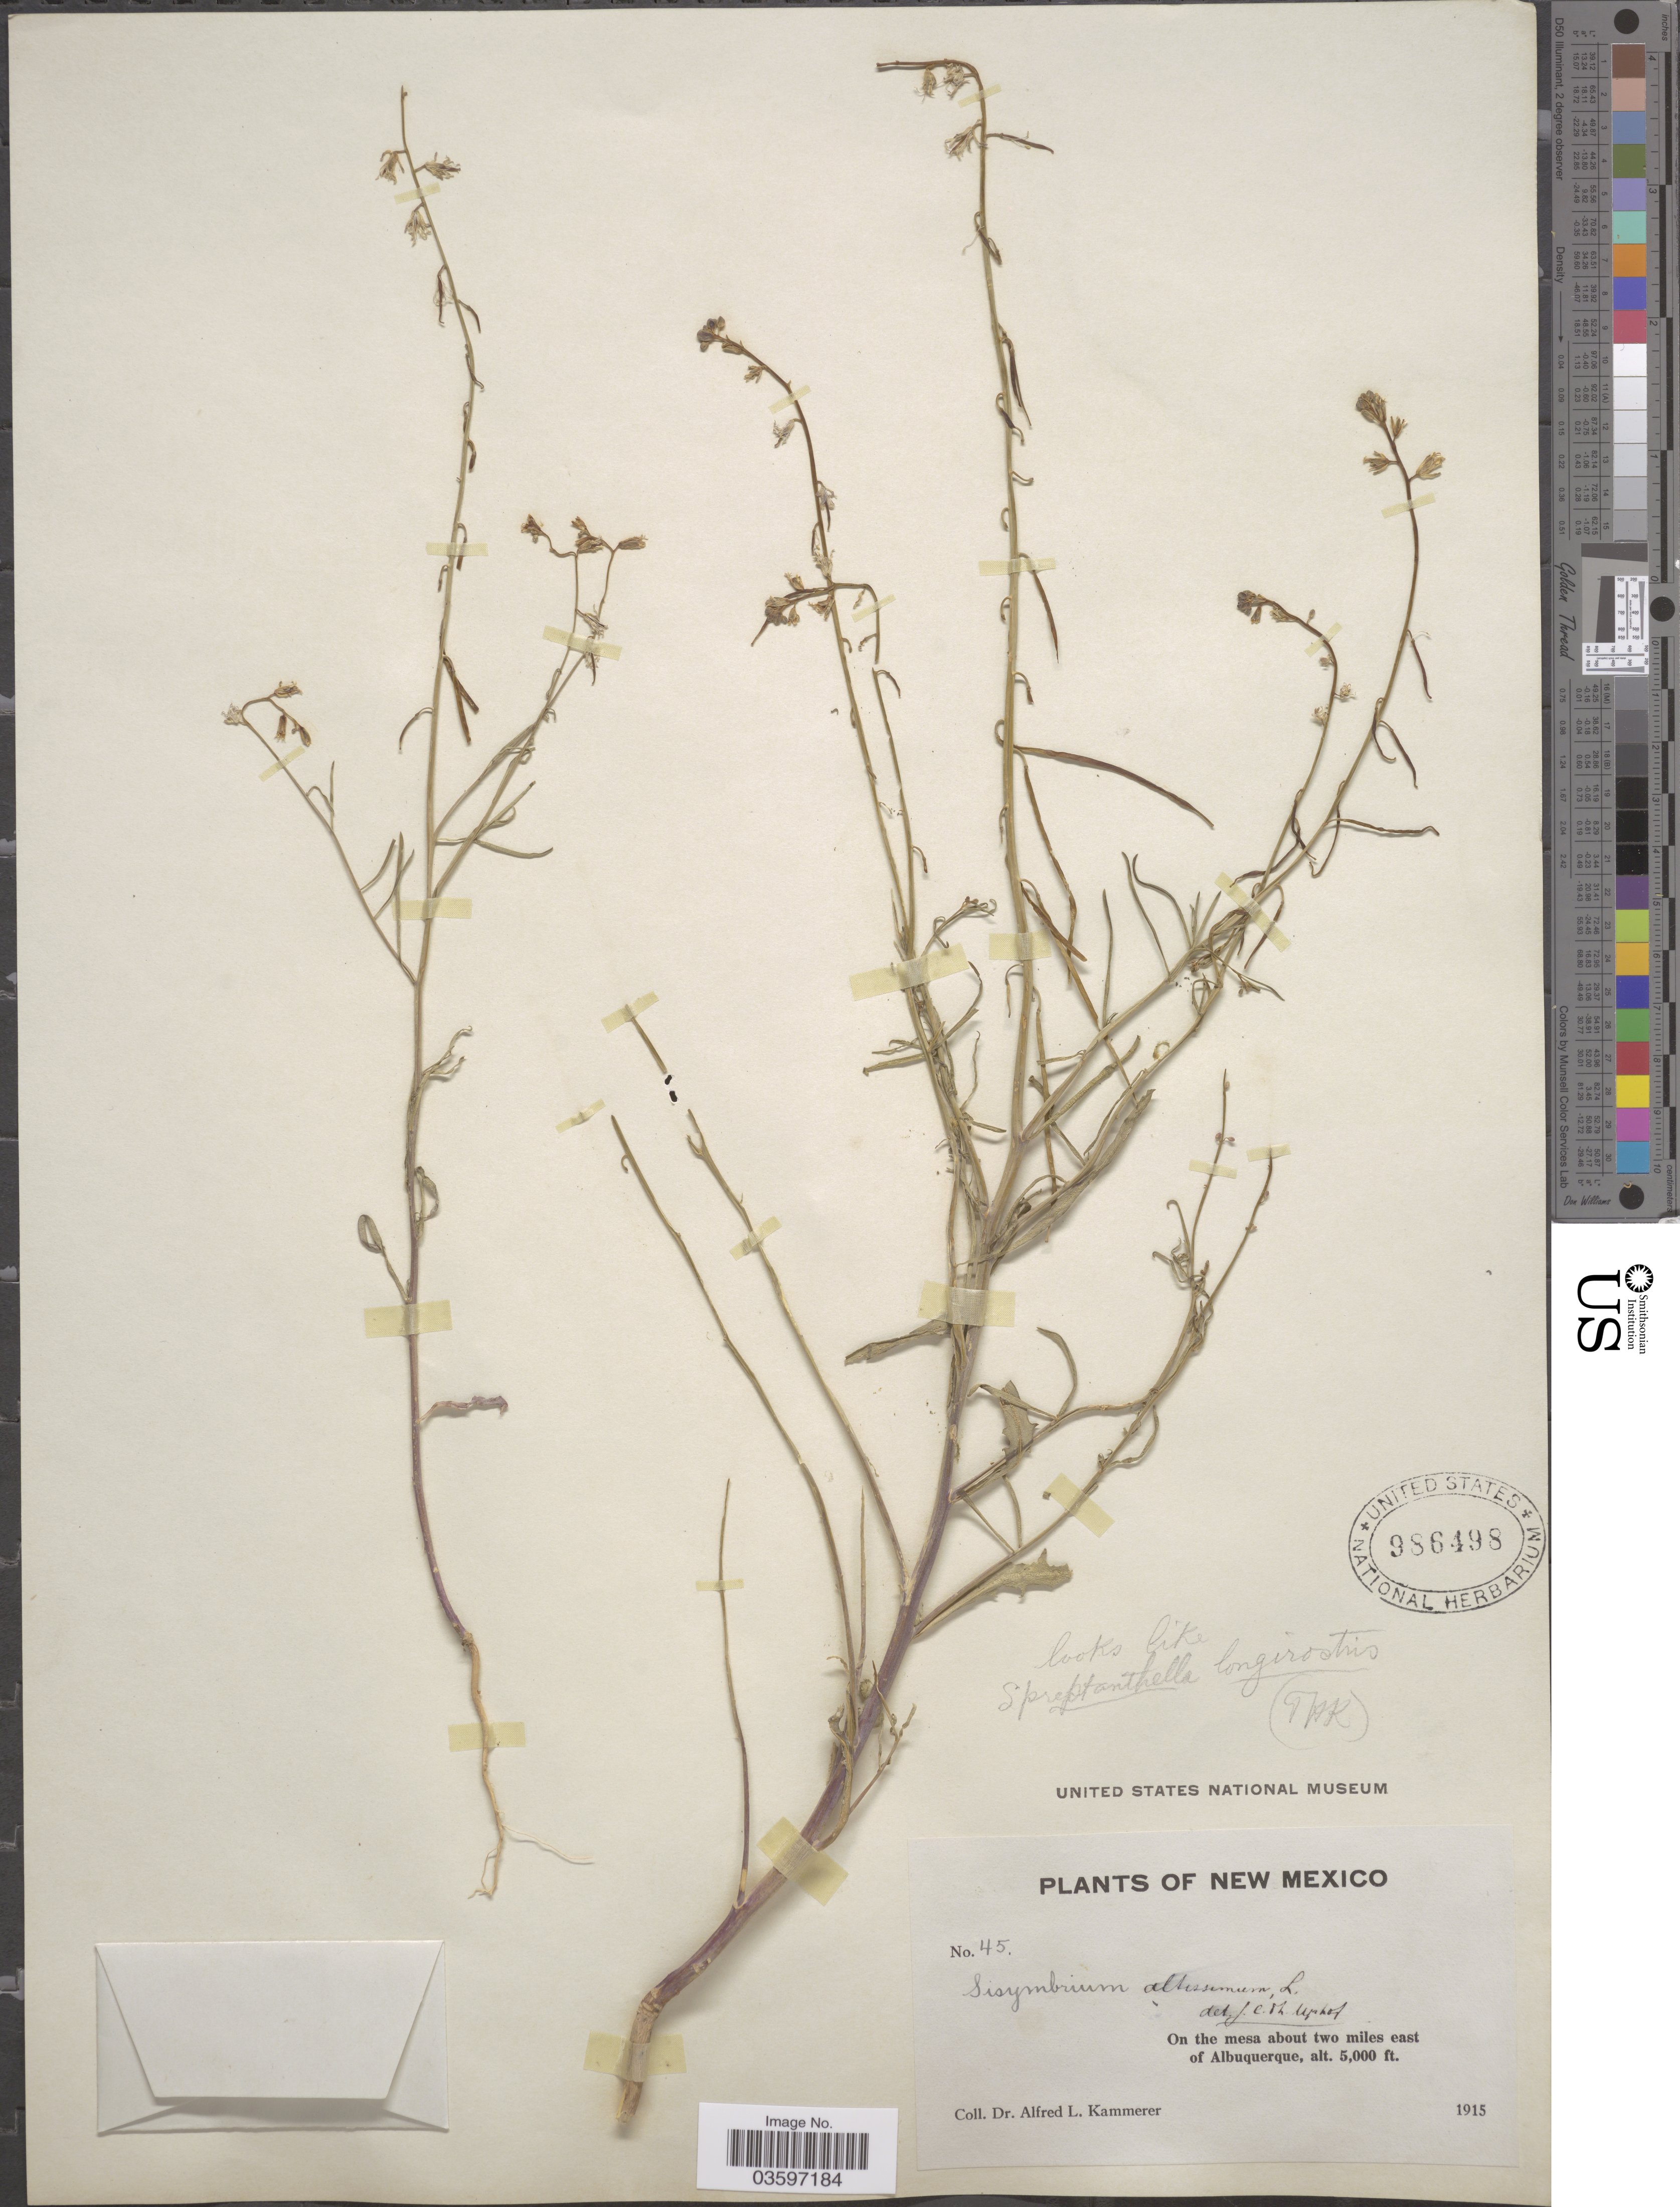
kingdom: Plantae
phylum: Tracheophyta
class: Magnoliopsida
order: Brassicales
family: Brassicaceae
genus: Streptanthella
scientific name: Streptanthella longirostris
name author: (S. Watson) Rydb.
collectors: A. Kammerer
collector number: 45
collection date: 1915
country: United States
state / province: New Mexico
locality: On the mesa about two miles east of Albuquerque.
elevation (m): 1524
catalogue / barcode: US 986498